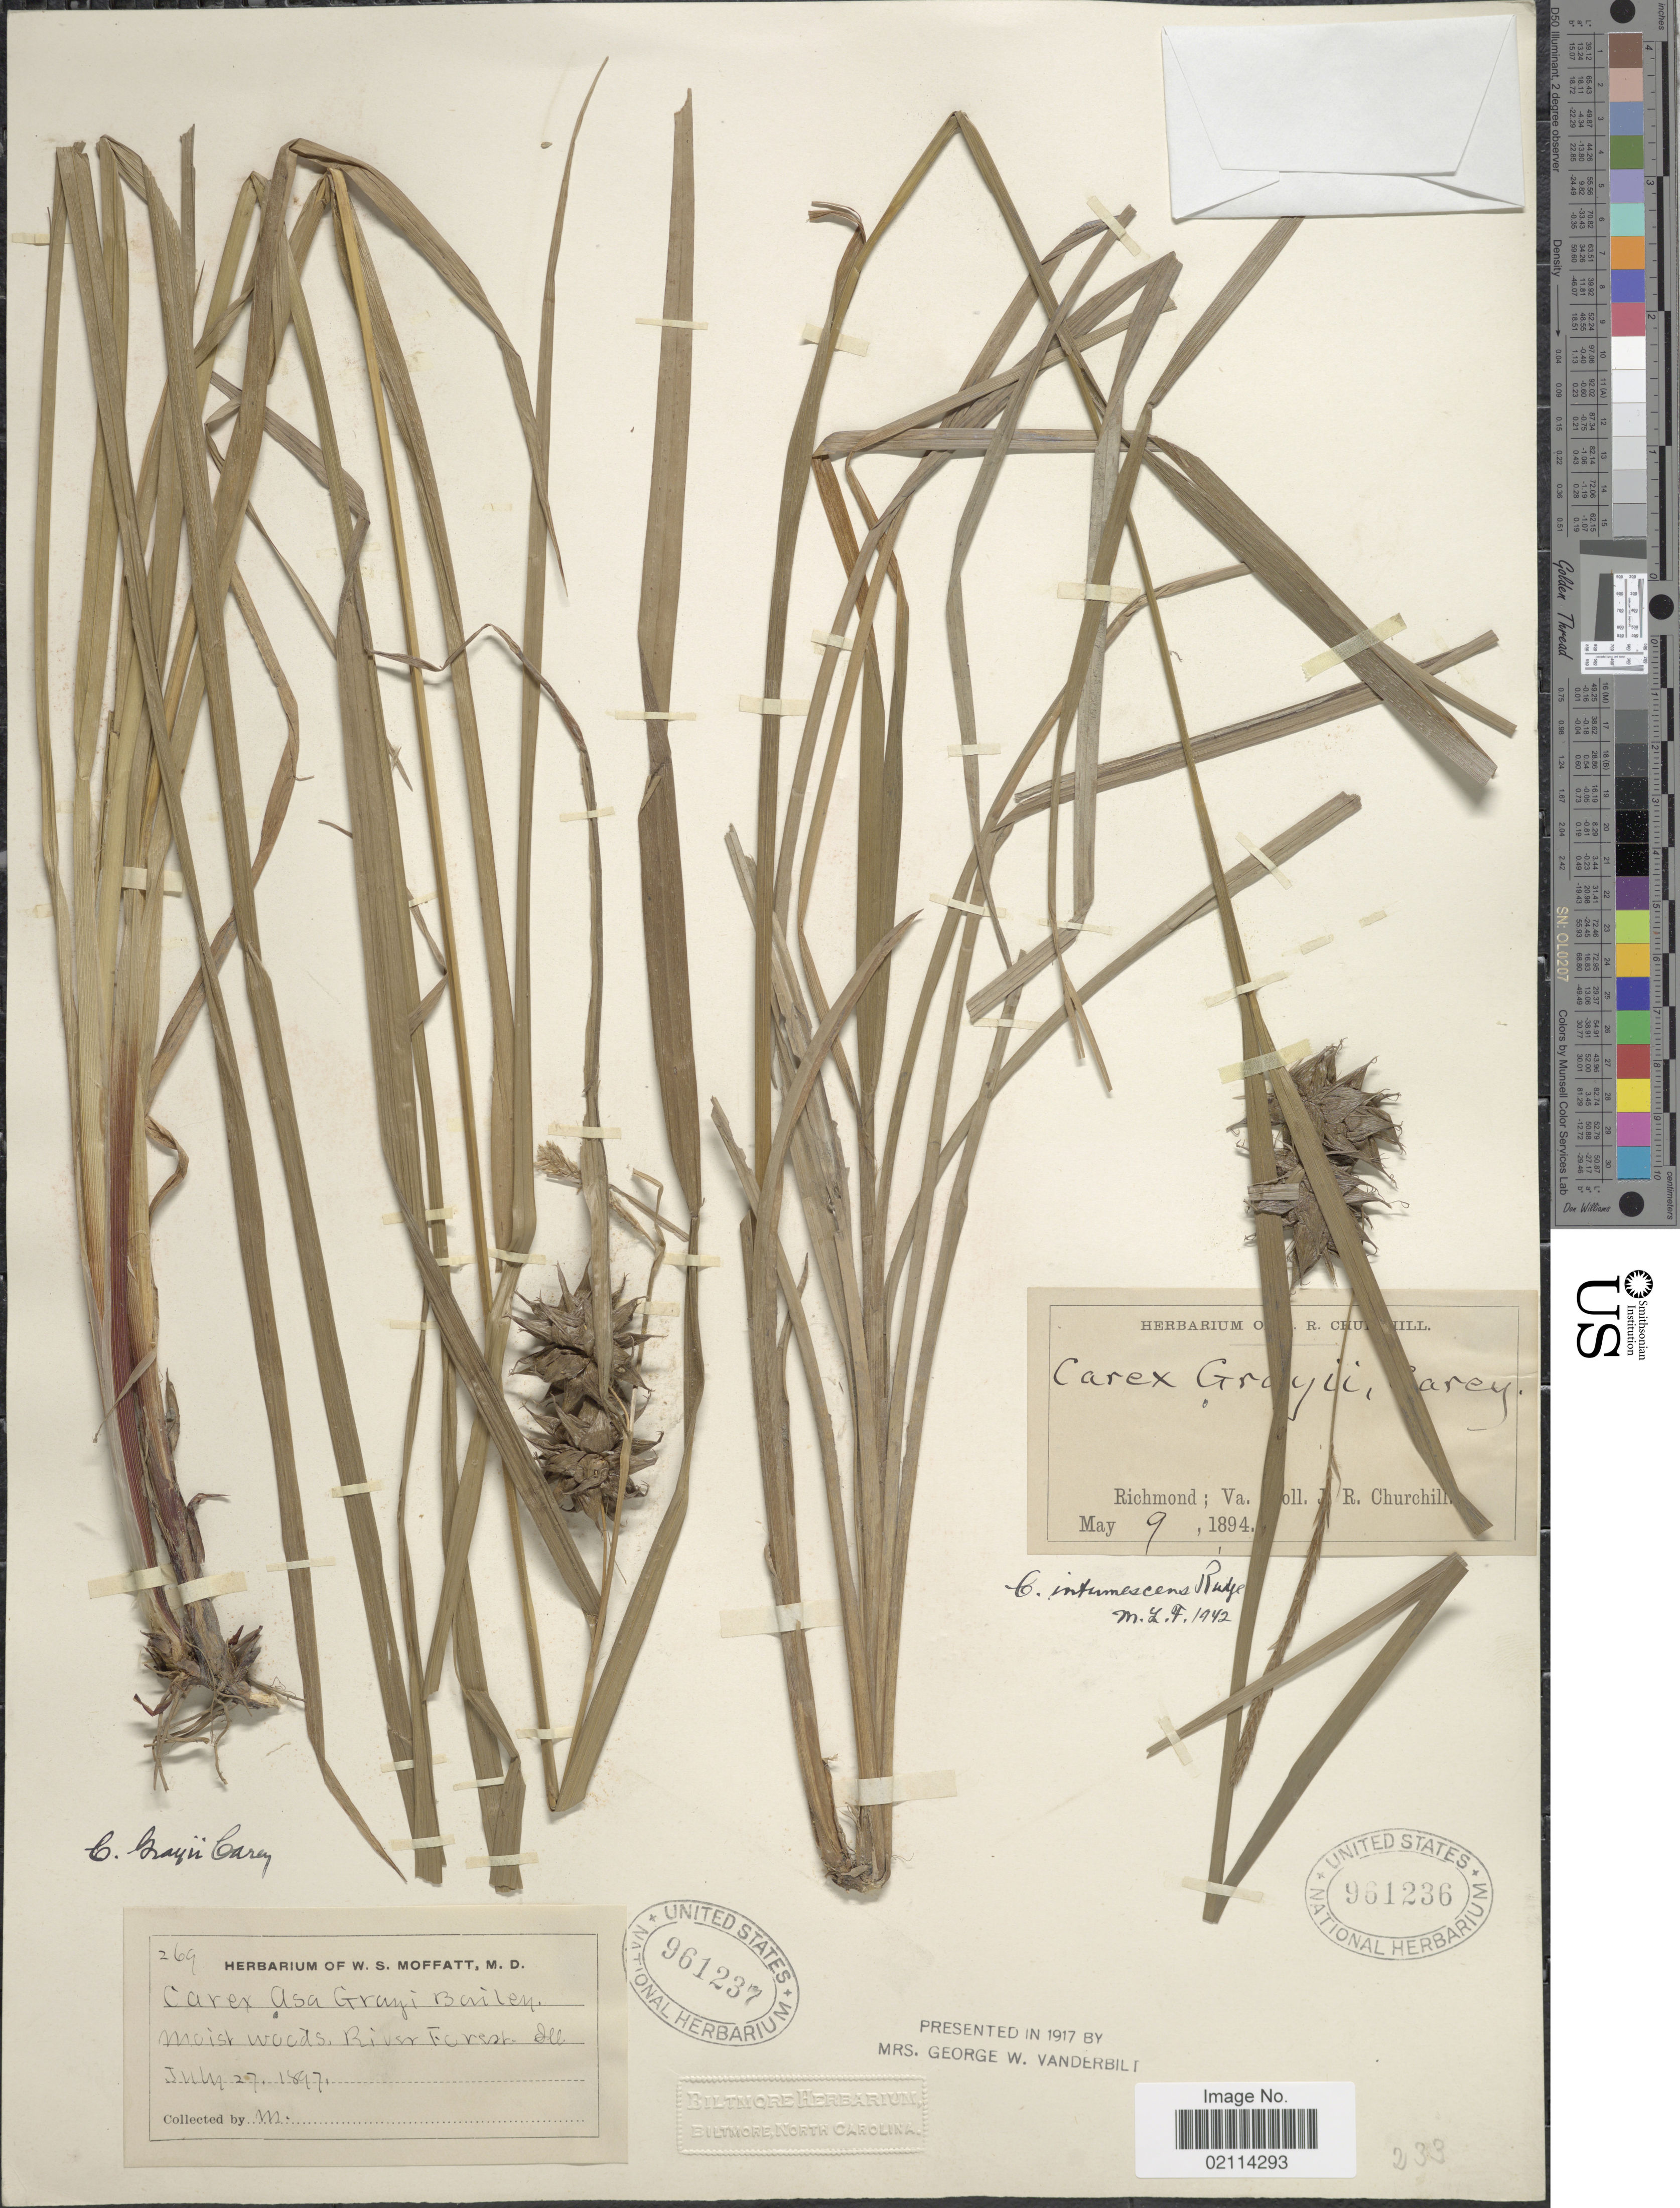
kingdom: Plantae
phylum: Tracheophyta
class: Liliopsida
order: Poales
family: Cyperaceae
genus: Carex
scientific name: Carex intumescens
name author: Rudge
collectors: J. R. Churchill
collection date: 1894-05-09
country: United States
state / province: Virginia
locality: Richmond.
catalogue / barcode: US 961236-2